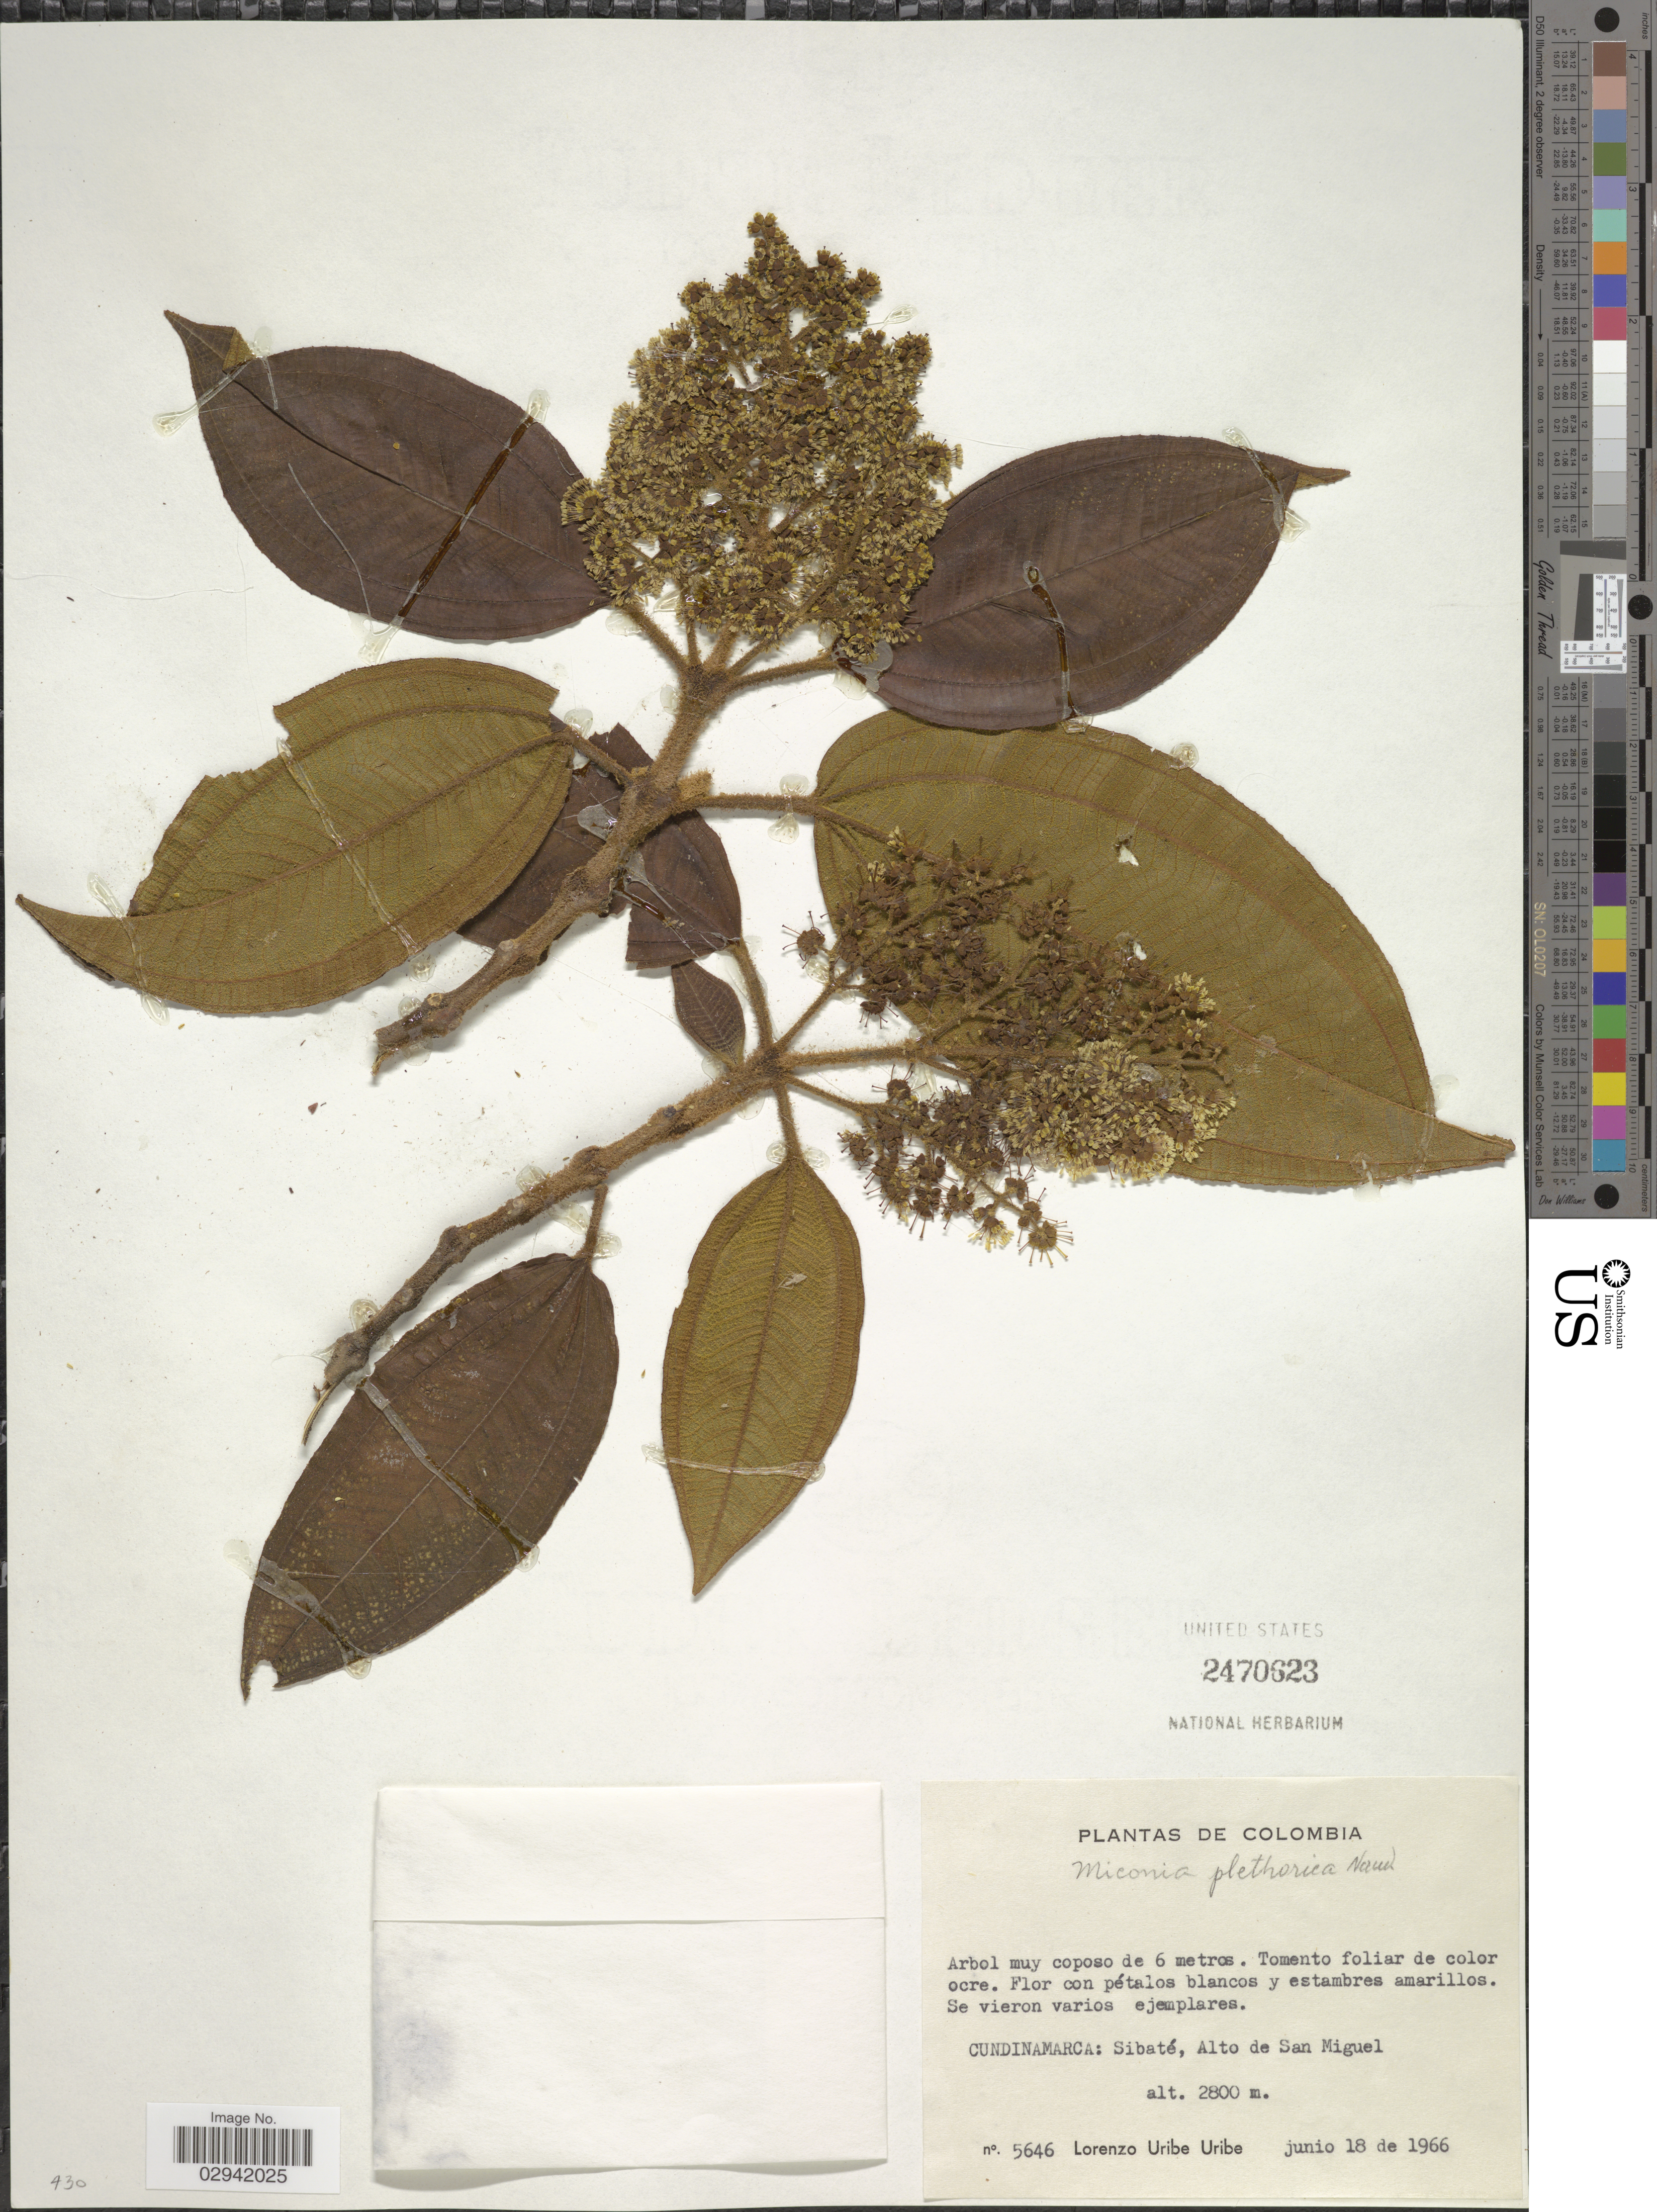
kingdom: Plantae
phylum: Tracheophyta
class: Magnoliopsida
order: Myrtales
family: Melastomataceae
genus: Miconia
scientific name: Miconia plethorica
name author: Naudin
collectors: L. Uribe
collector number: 5646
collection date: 1966-06-18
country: Colombia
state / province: Cundinamarca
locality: Sibaté, Alto de San Miguel.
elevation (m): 2800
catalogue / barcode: US 2470623